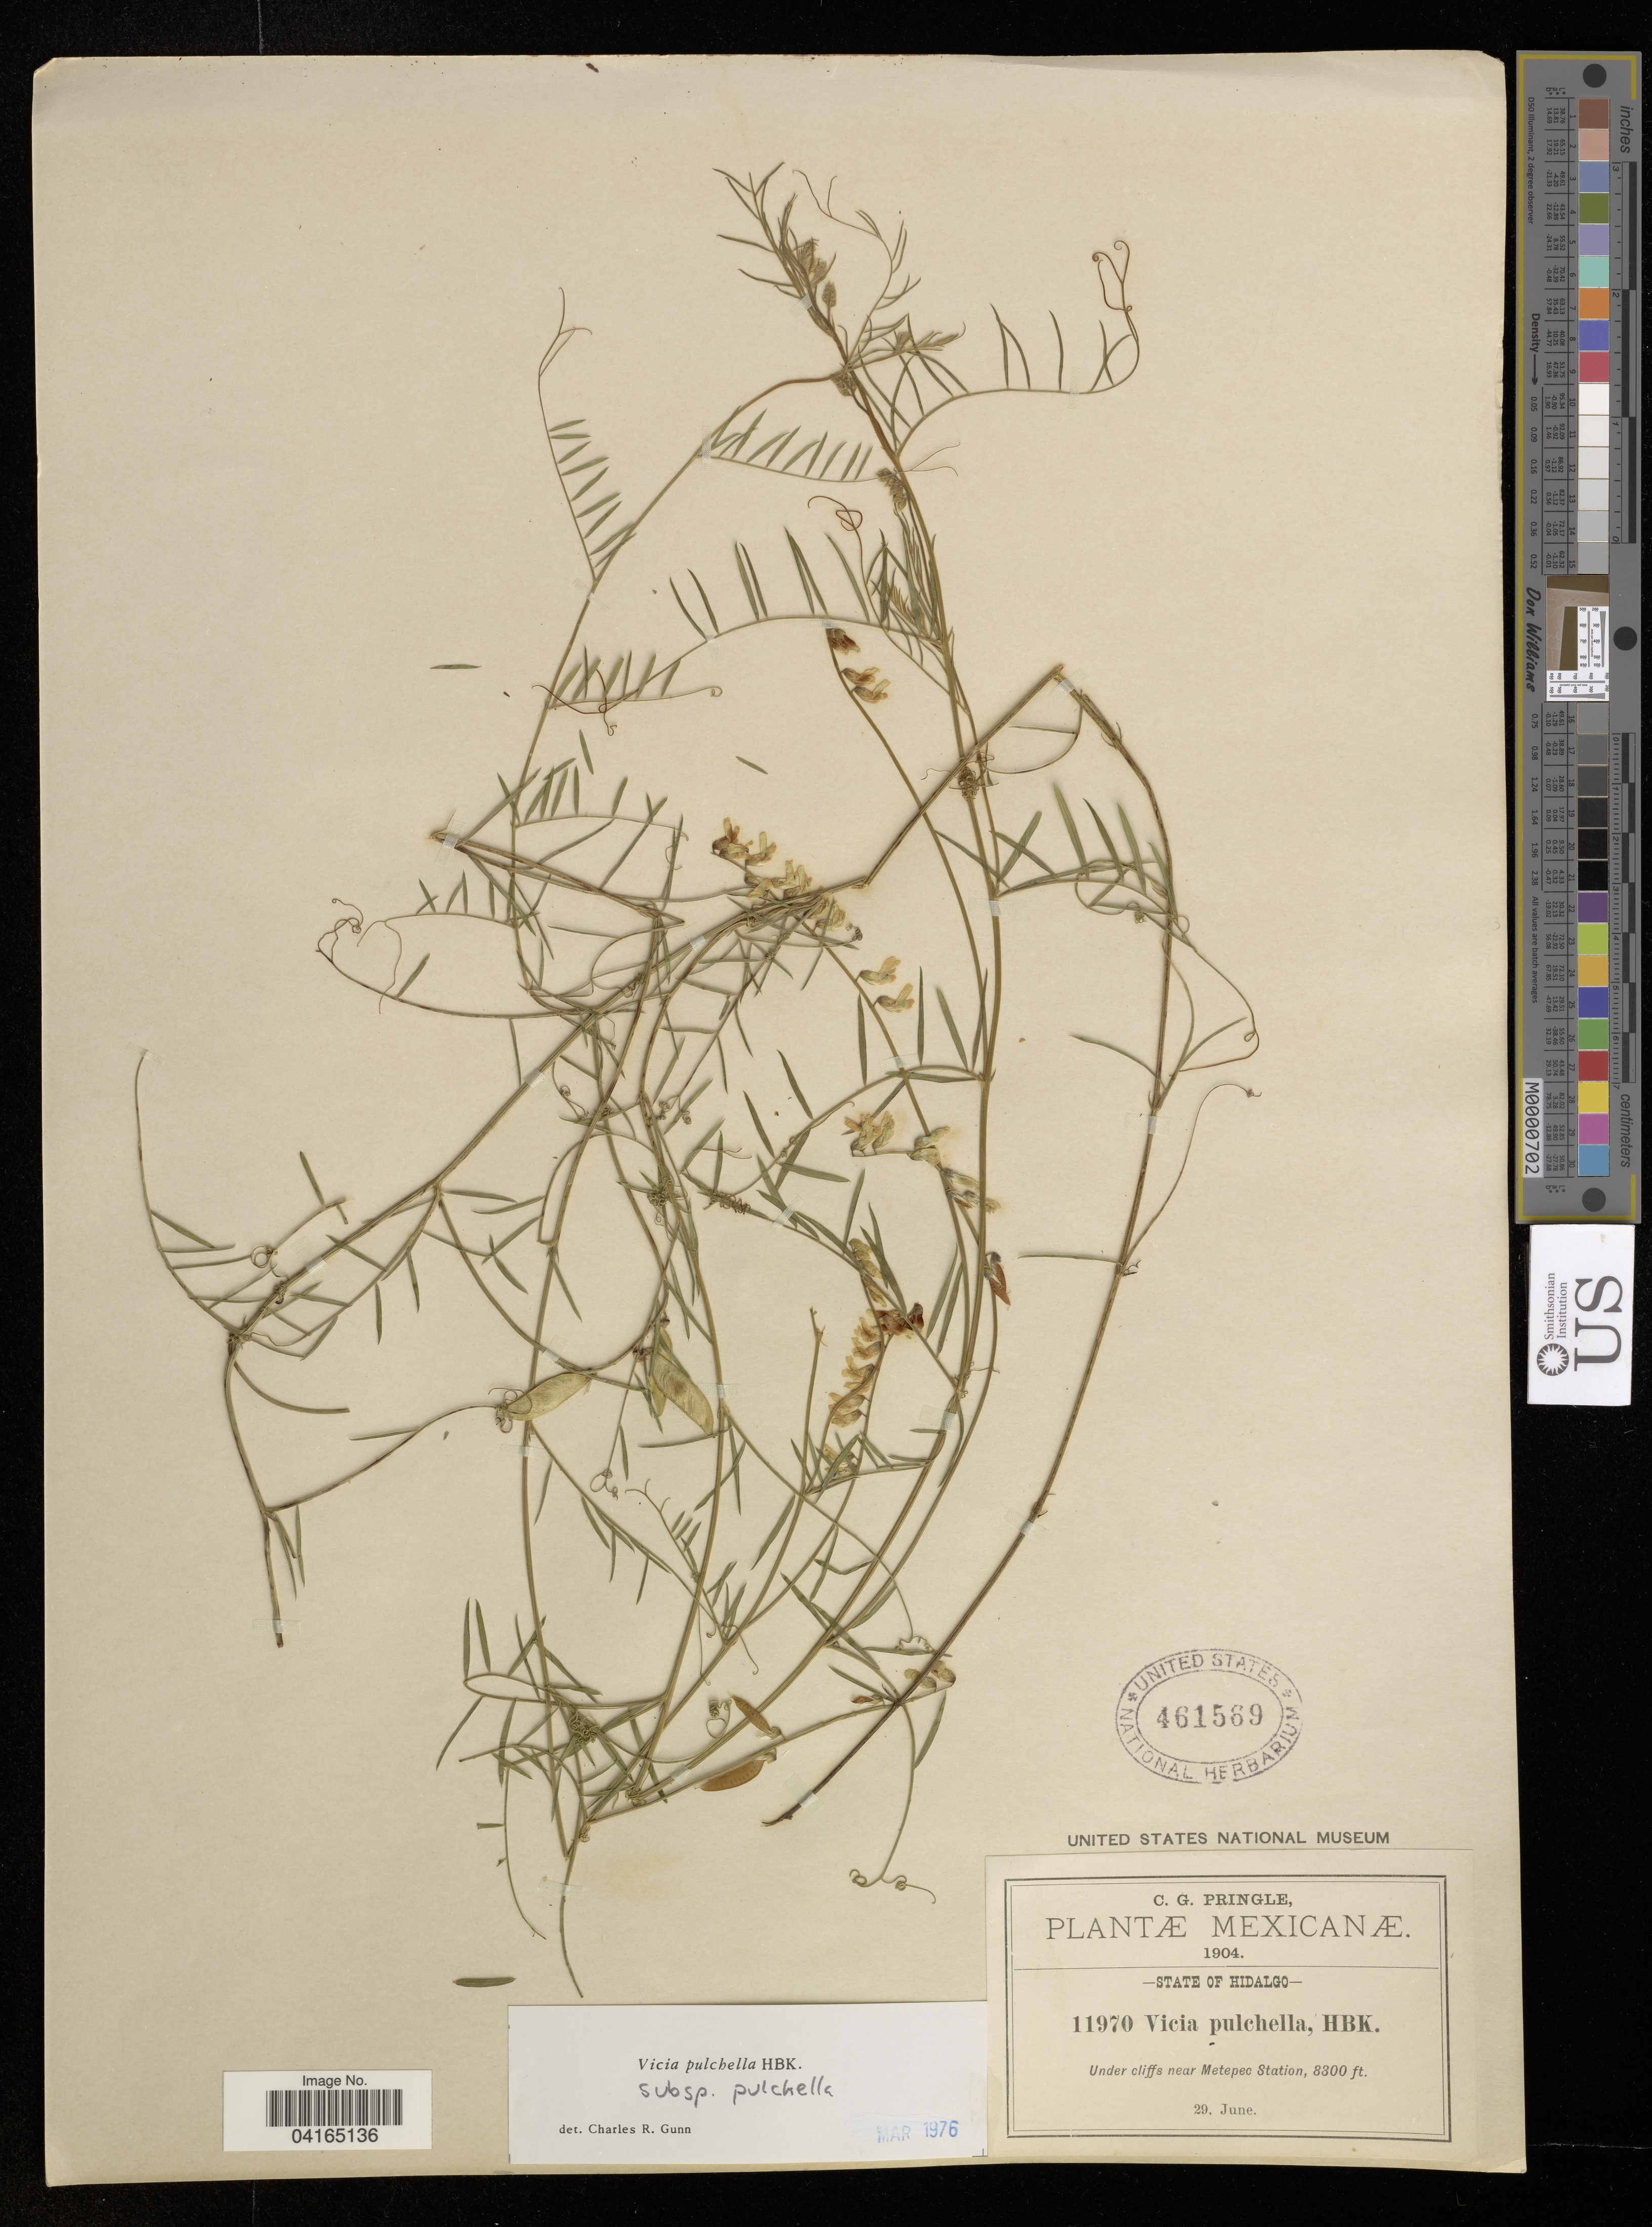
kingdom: Plantae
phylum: Tracheophyta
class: Magnoliopsida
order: Fabales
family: Fabaceae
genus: Vicia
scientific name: Vicia pulchella subsp. pulchella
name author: Kunth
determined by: Hechenleitner, Paulina, RBG Edinburgh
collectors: C. G. Pringle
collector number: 11970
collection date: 1904-06-29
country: Mexico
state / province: Hidalgo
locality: Under cliffs near Metepec Station.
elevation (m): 2530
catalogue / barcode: US 461569